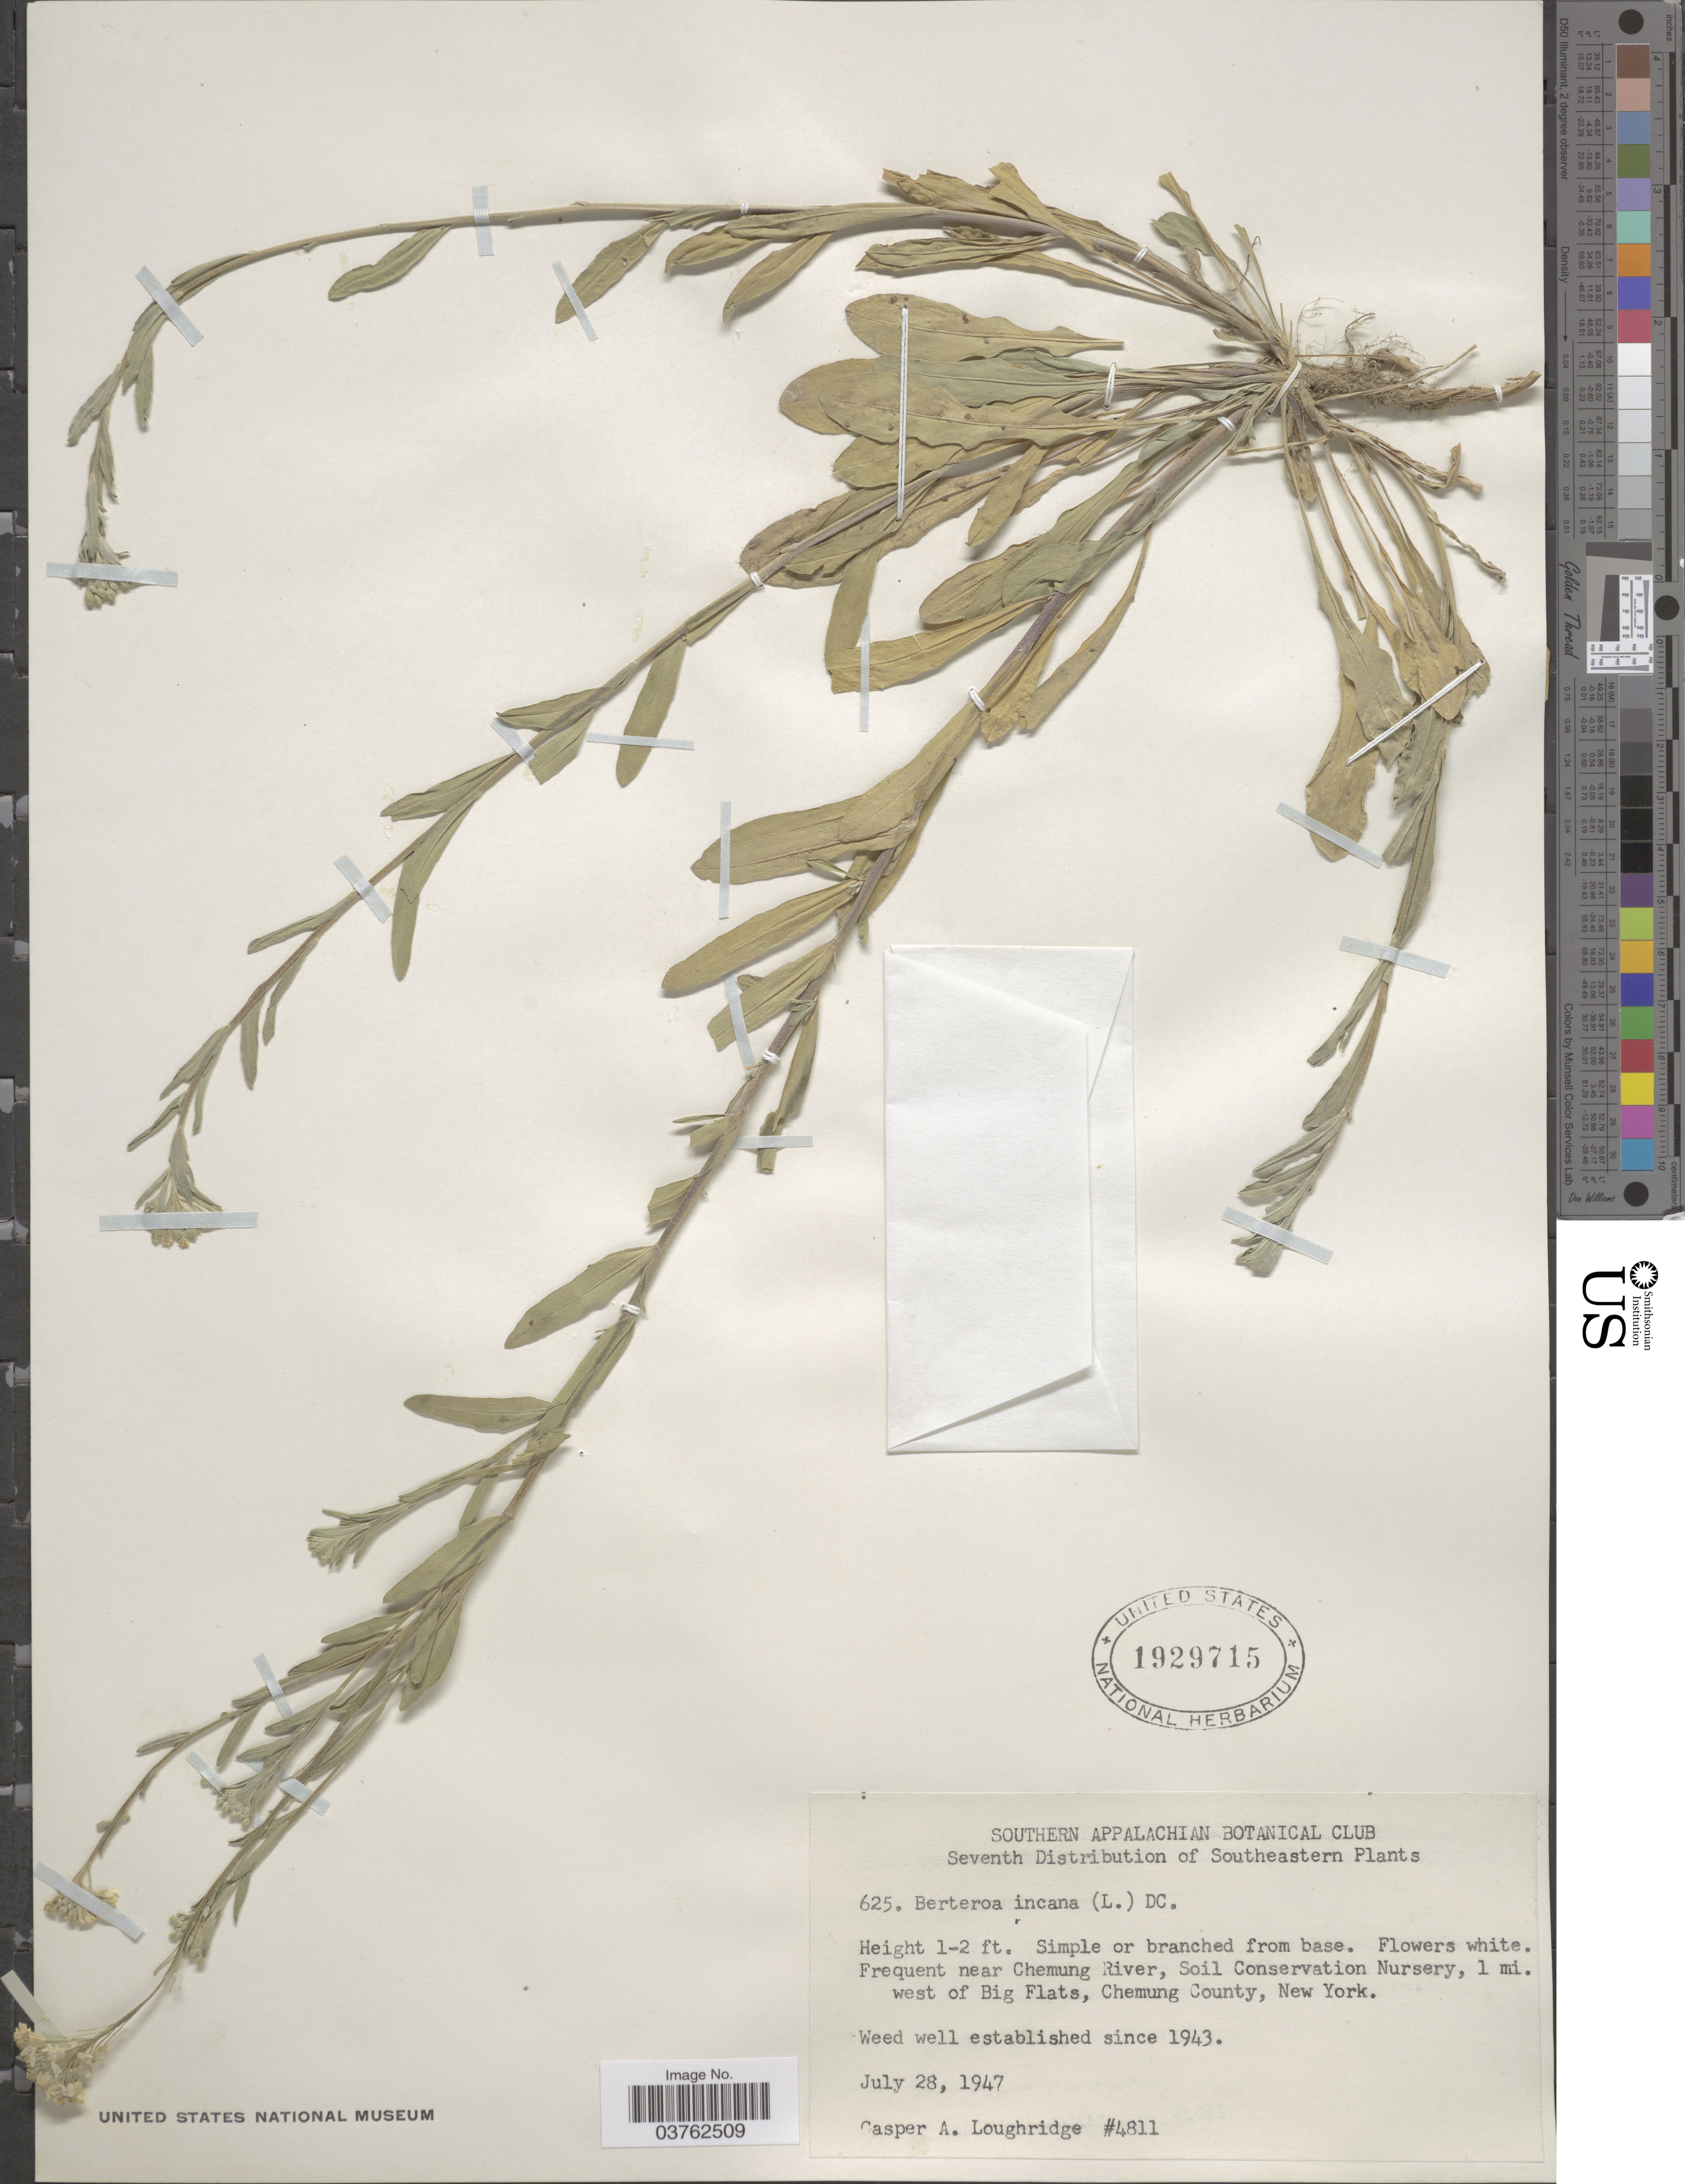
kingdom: Plantae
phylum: Tracheophyta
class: Magnoliopsida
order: Brassicales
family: Brassicaceae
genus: Berteroa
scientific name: Berteroa incana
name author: (L.) DC.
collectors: G. Loughridge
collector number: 4811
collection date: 1947-07-28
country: United States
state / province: New York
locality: Southern Appalachian. Frequent near Chemung River, Soil Conservation Nursery, 1 mi. west of Big Flats, Chemung County.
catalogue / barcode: US 1929715